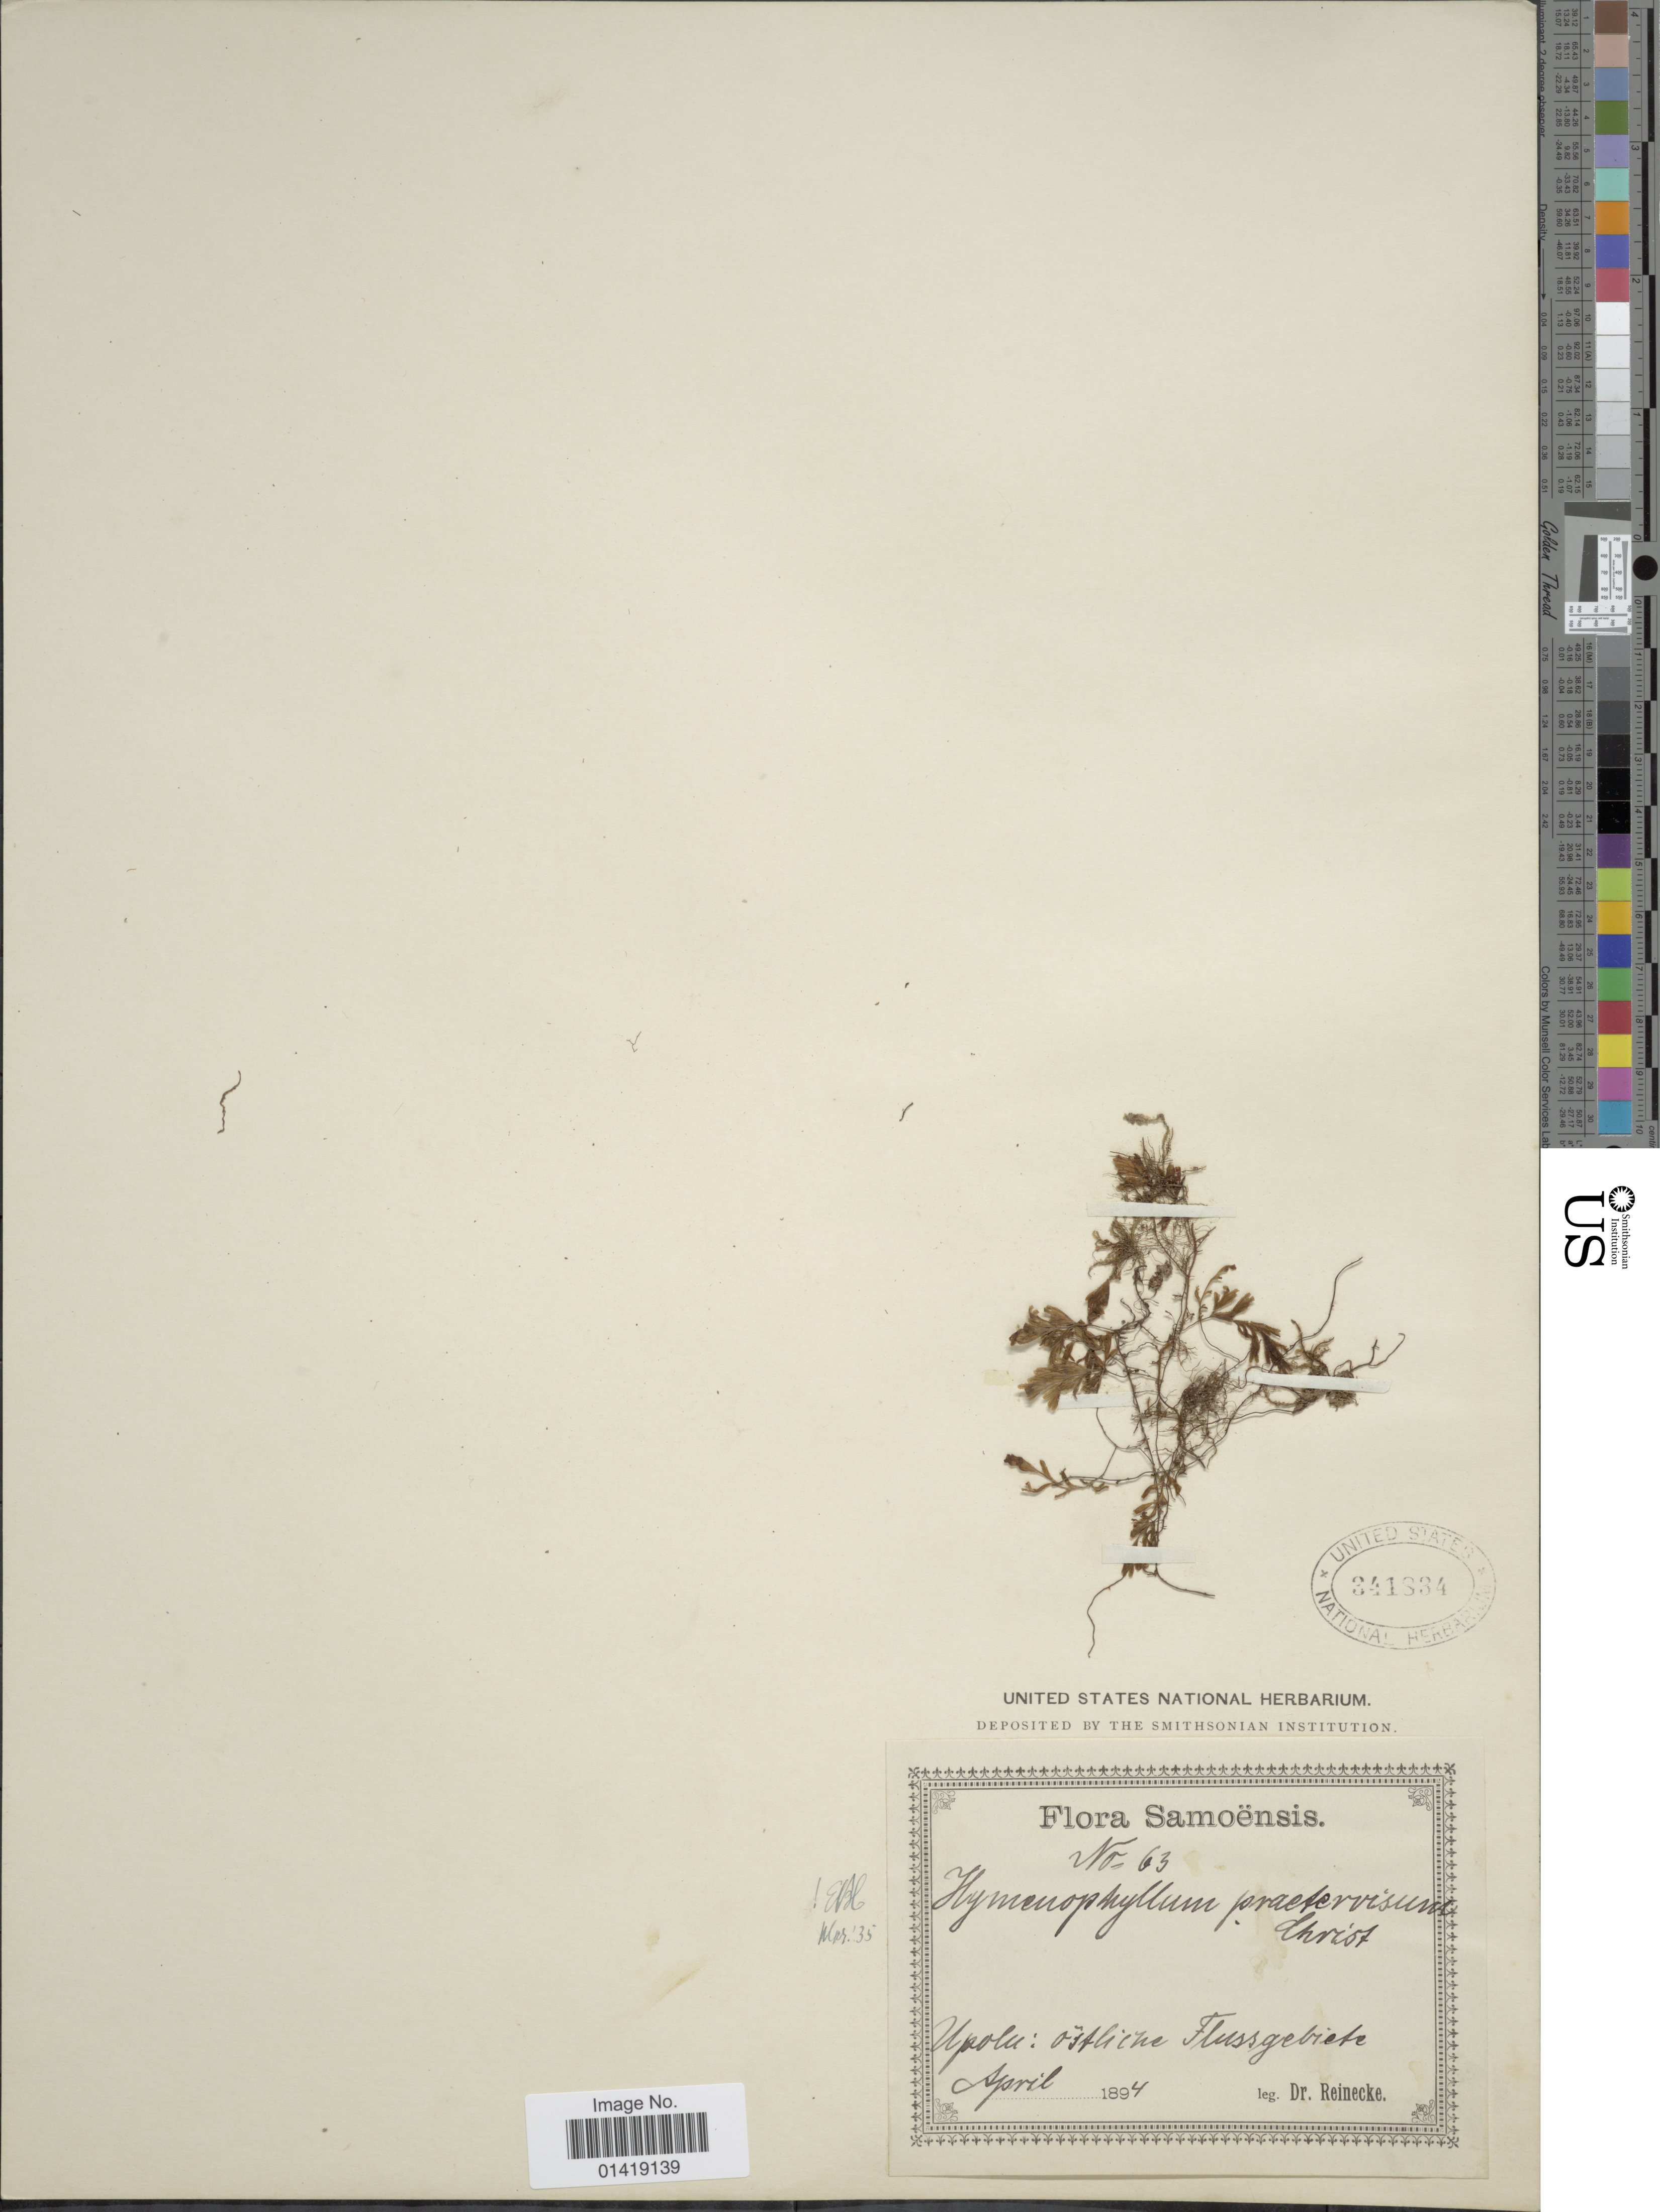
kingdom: Plantae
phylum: Tracheophyta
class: Polypodiopsida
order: Hymenophyllales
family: Hymenophyllaceae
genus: Hymenophyllum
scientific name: Hymenophyllum praetervisum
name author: Ching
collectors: -- Reinecke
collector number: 63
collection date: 1894-04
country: Samoa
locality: Upolu a stilike Flussgebiet [interpreted]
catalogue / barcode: US 341834